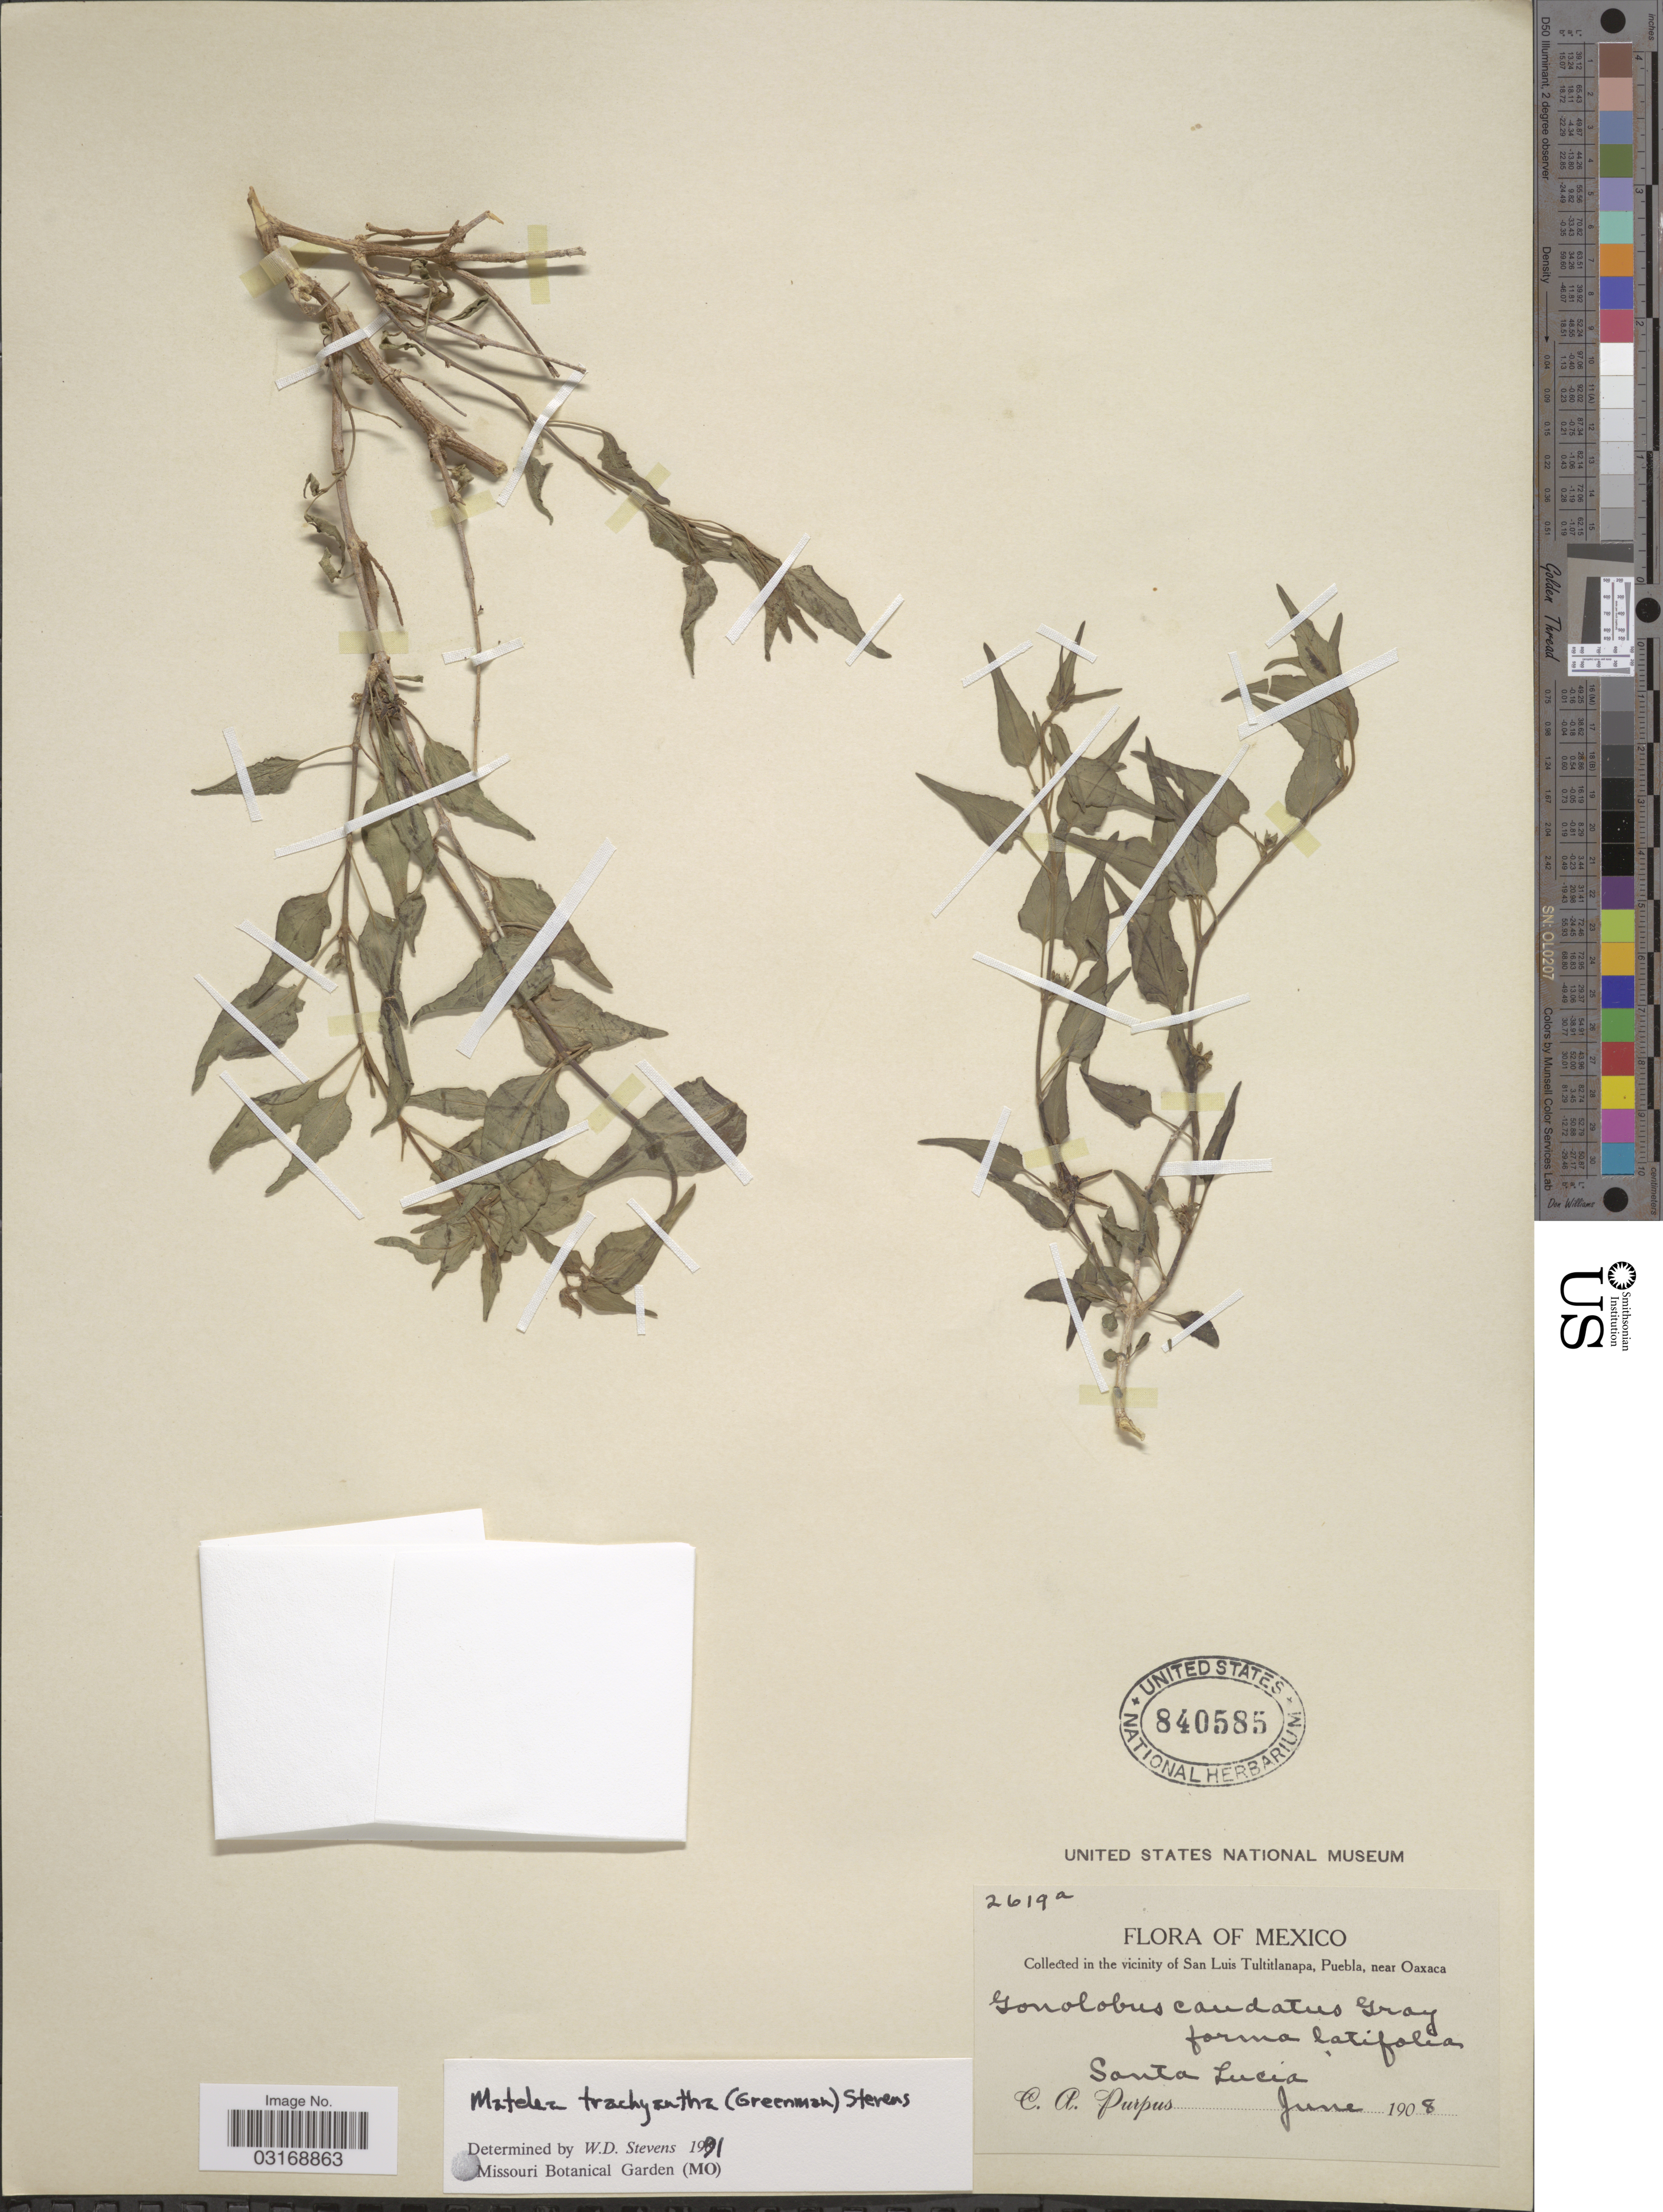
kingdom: Plantae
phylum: Tracheophyta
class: Magnoliopsida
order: Gentianales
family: Apocynaceae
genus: Matelea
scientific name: Matelea trachyantha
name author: (Greenm.) W.D. Stevens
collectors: C. A. Purpus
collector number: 2619a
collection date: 1908-06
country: Mexico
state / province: Puebla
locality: In the vicinity of San Luis Tultitlanapa, near Oaxaca. Santa Lucia.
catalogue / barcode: US 840585